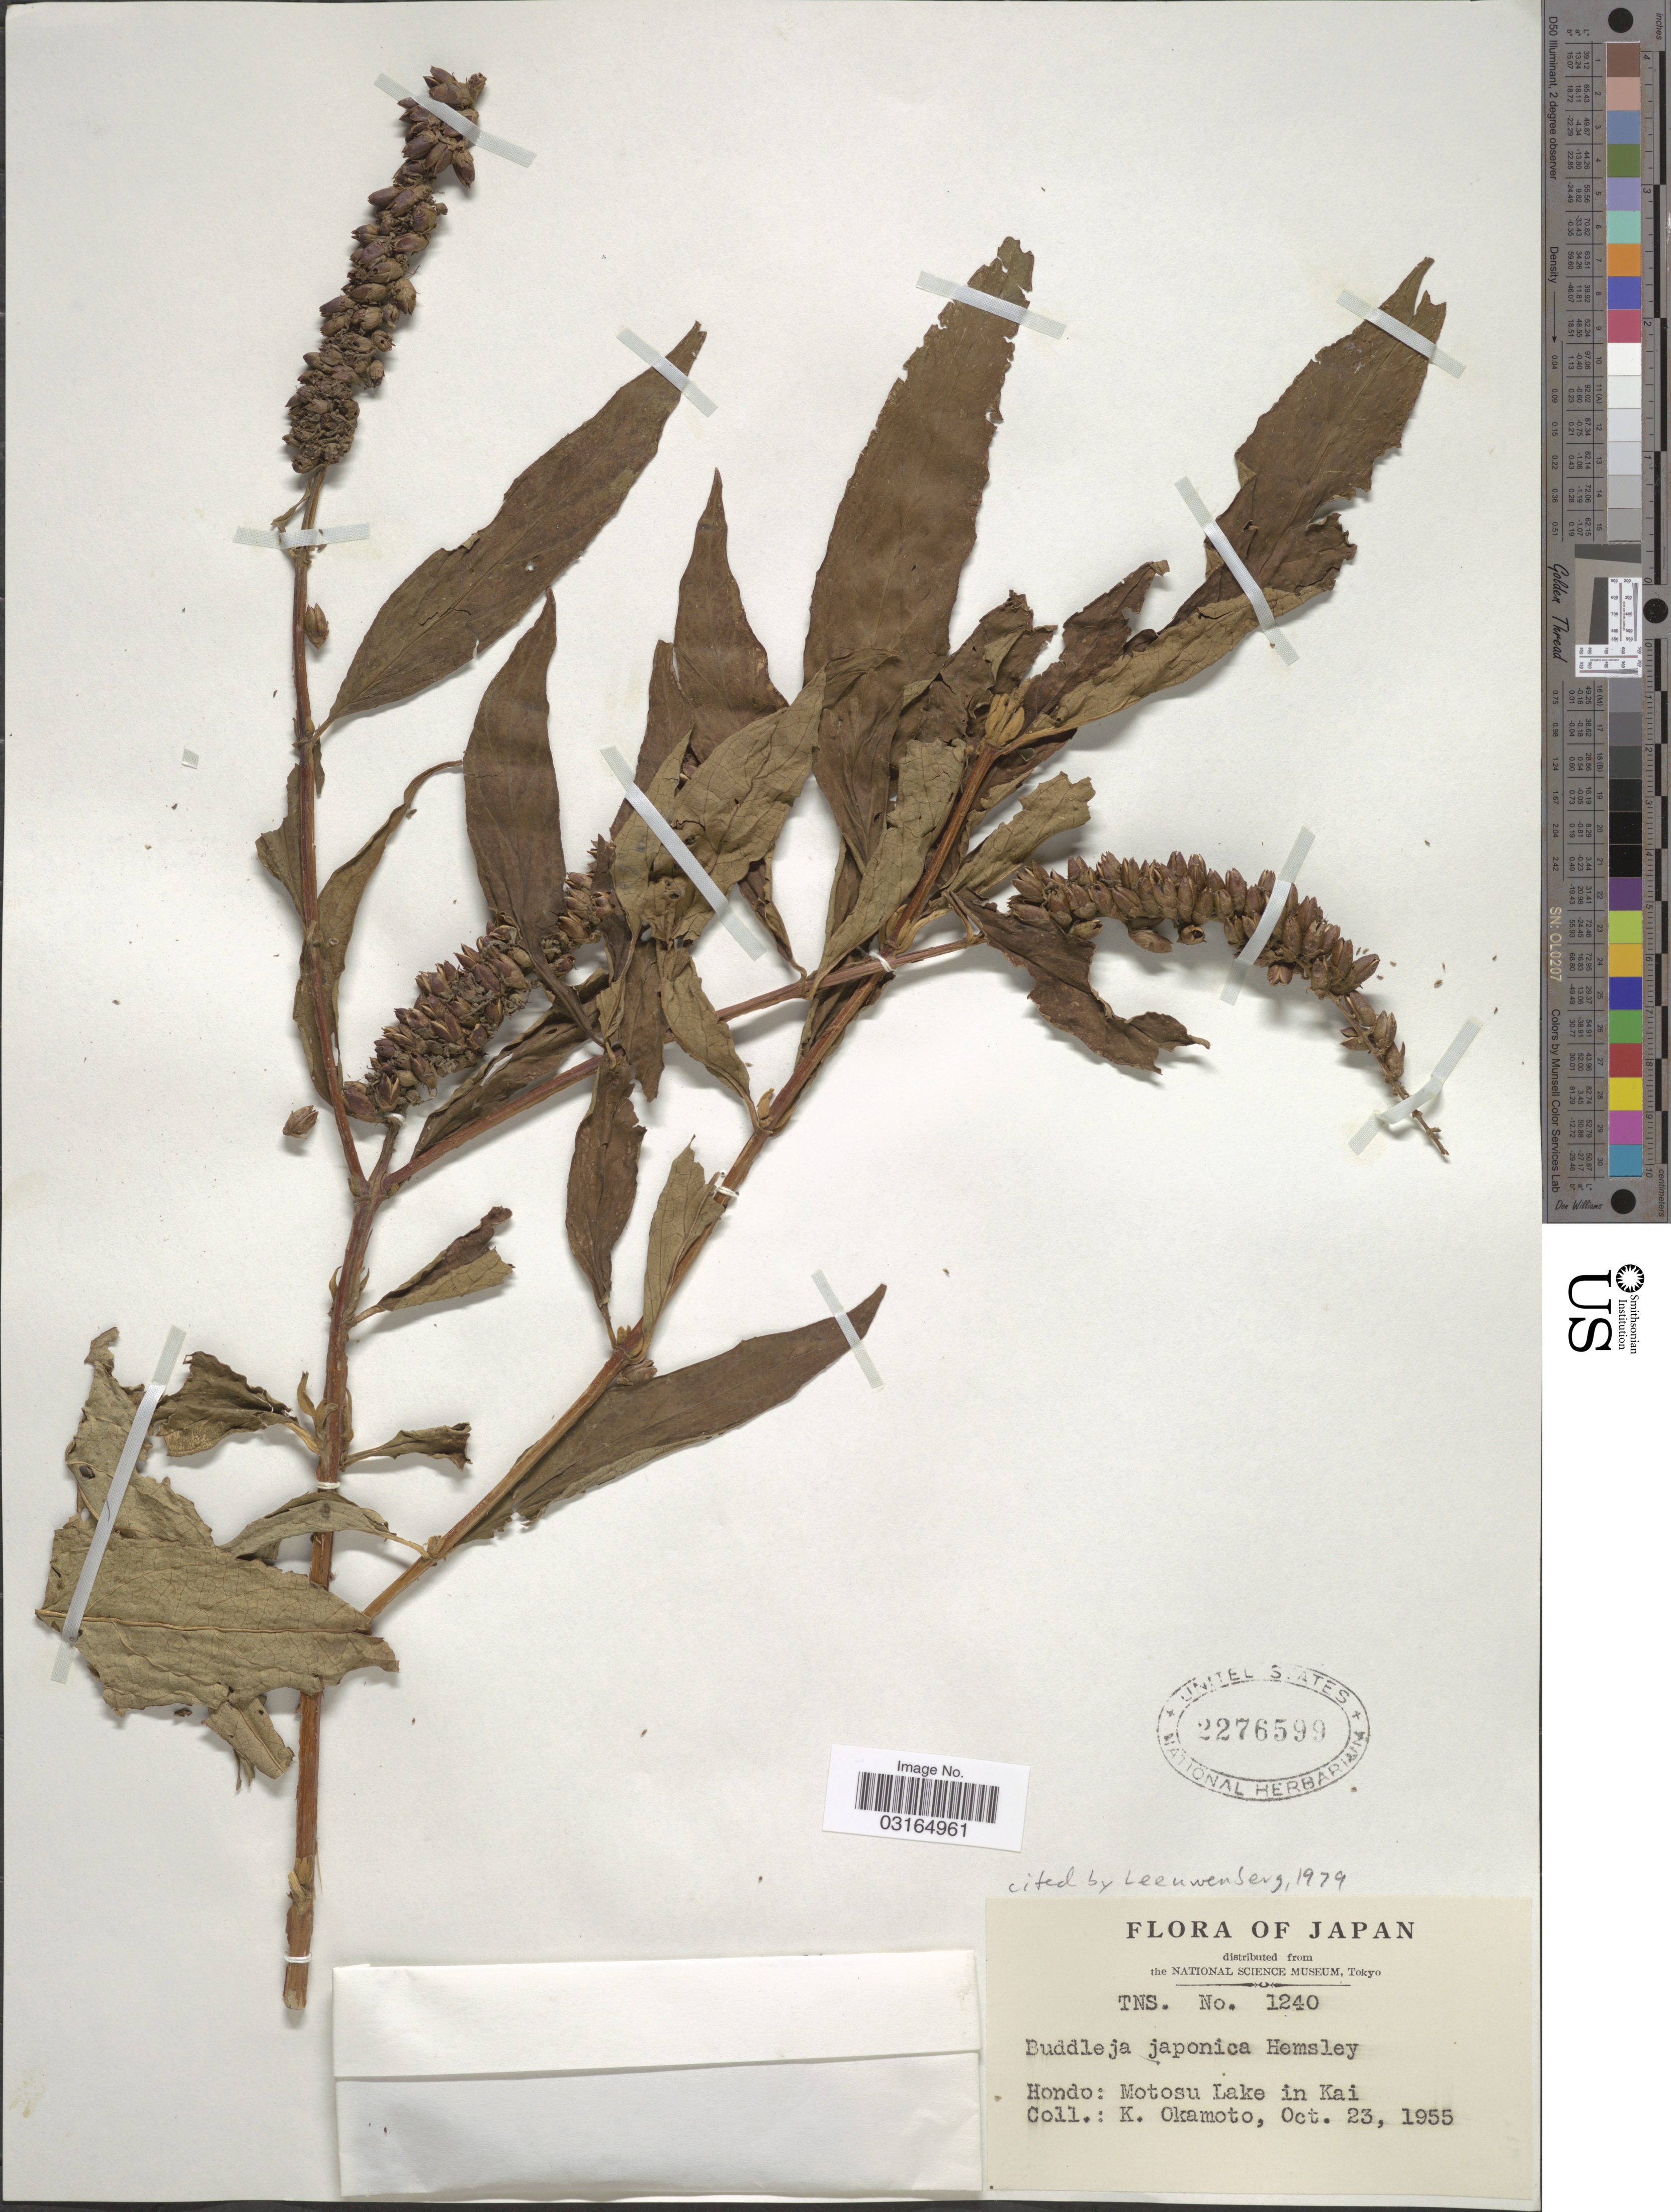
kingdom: Plantae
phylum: Tracheophyta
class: Magnoliopsida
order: Lamiales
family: Scrophulariaceae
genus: Buddleja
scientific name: Buddleja japonica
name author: Hemsl.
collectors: K. Okamoto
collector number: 1240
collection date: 1955-10-23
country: Japan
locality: Hondo: Motosu Lake in Kai.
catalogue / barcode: US 2276599